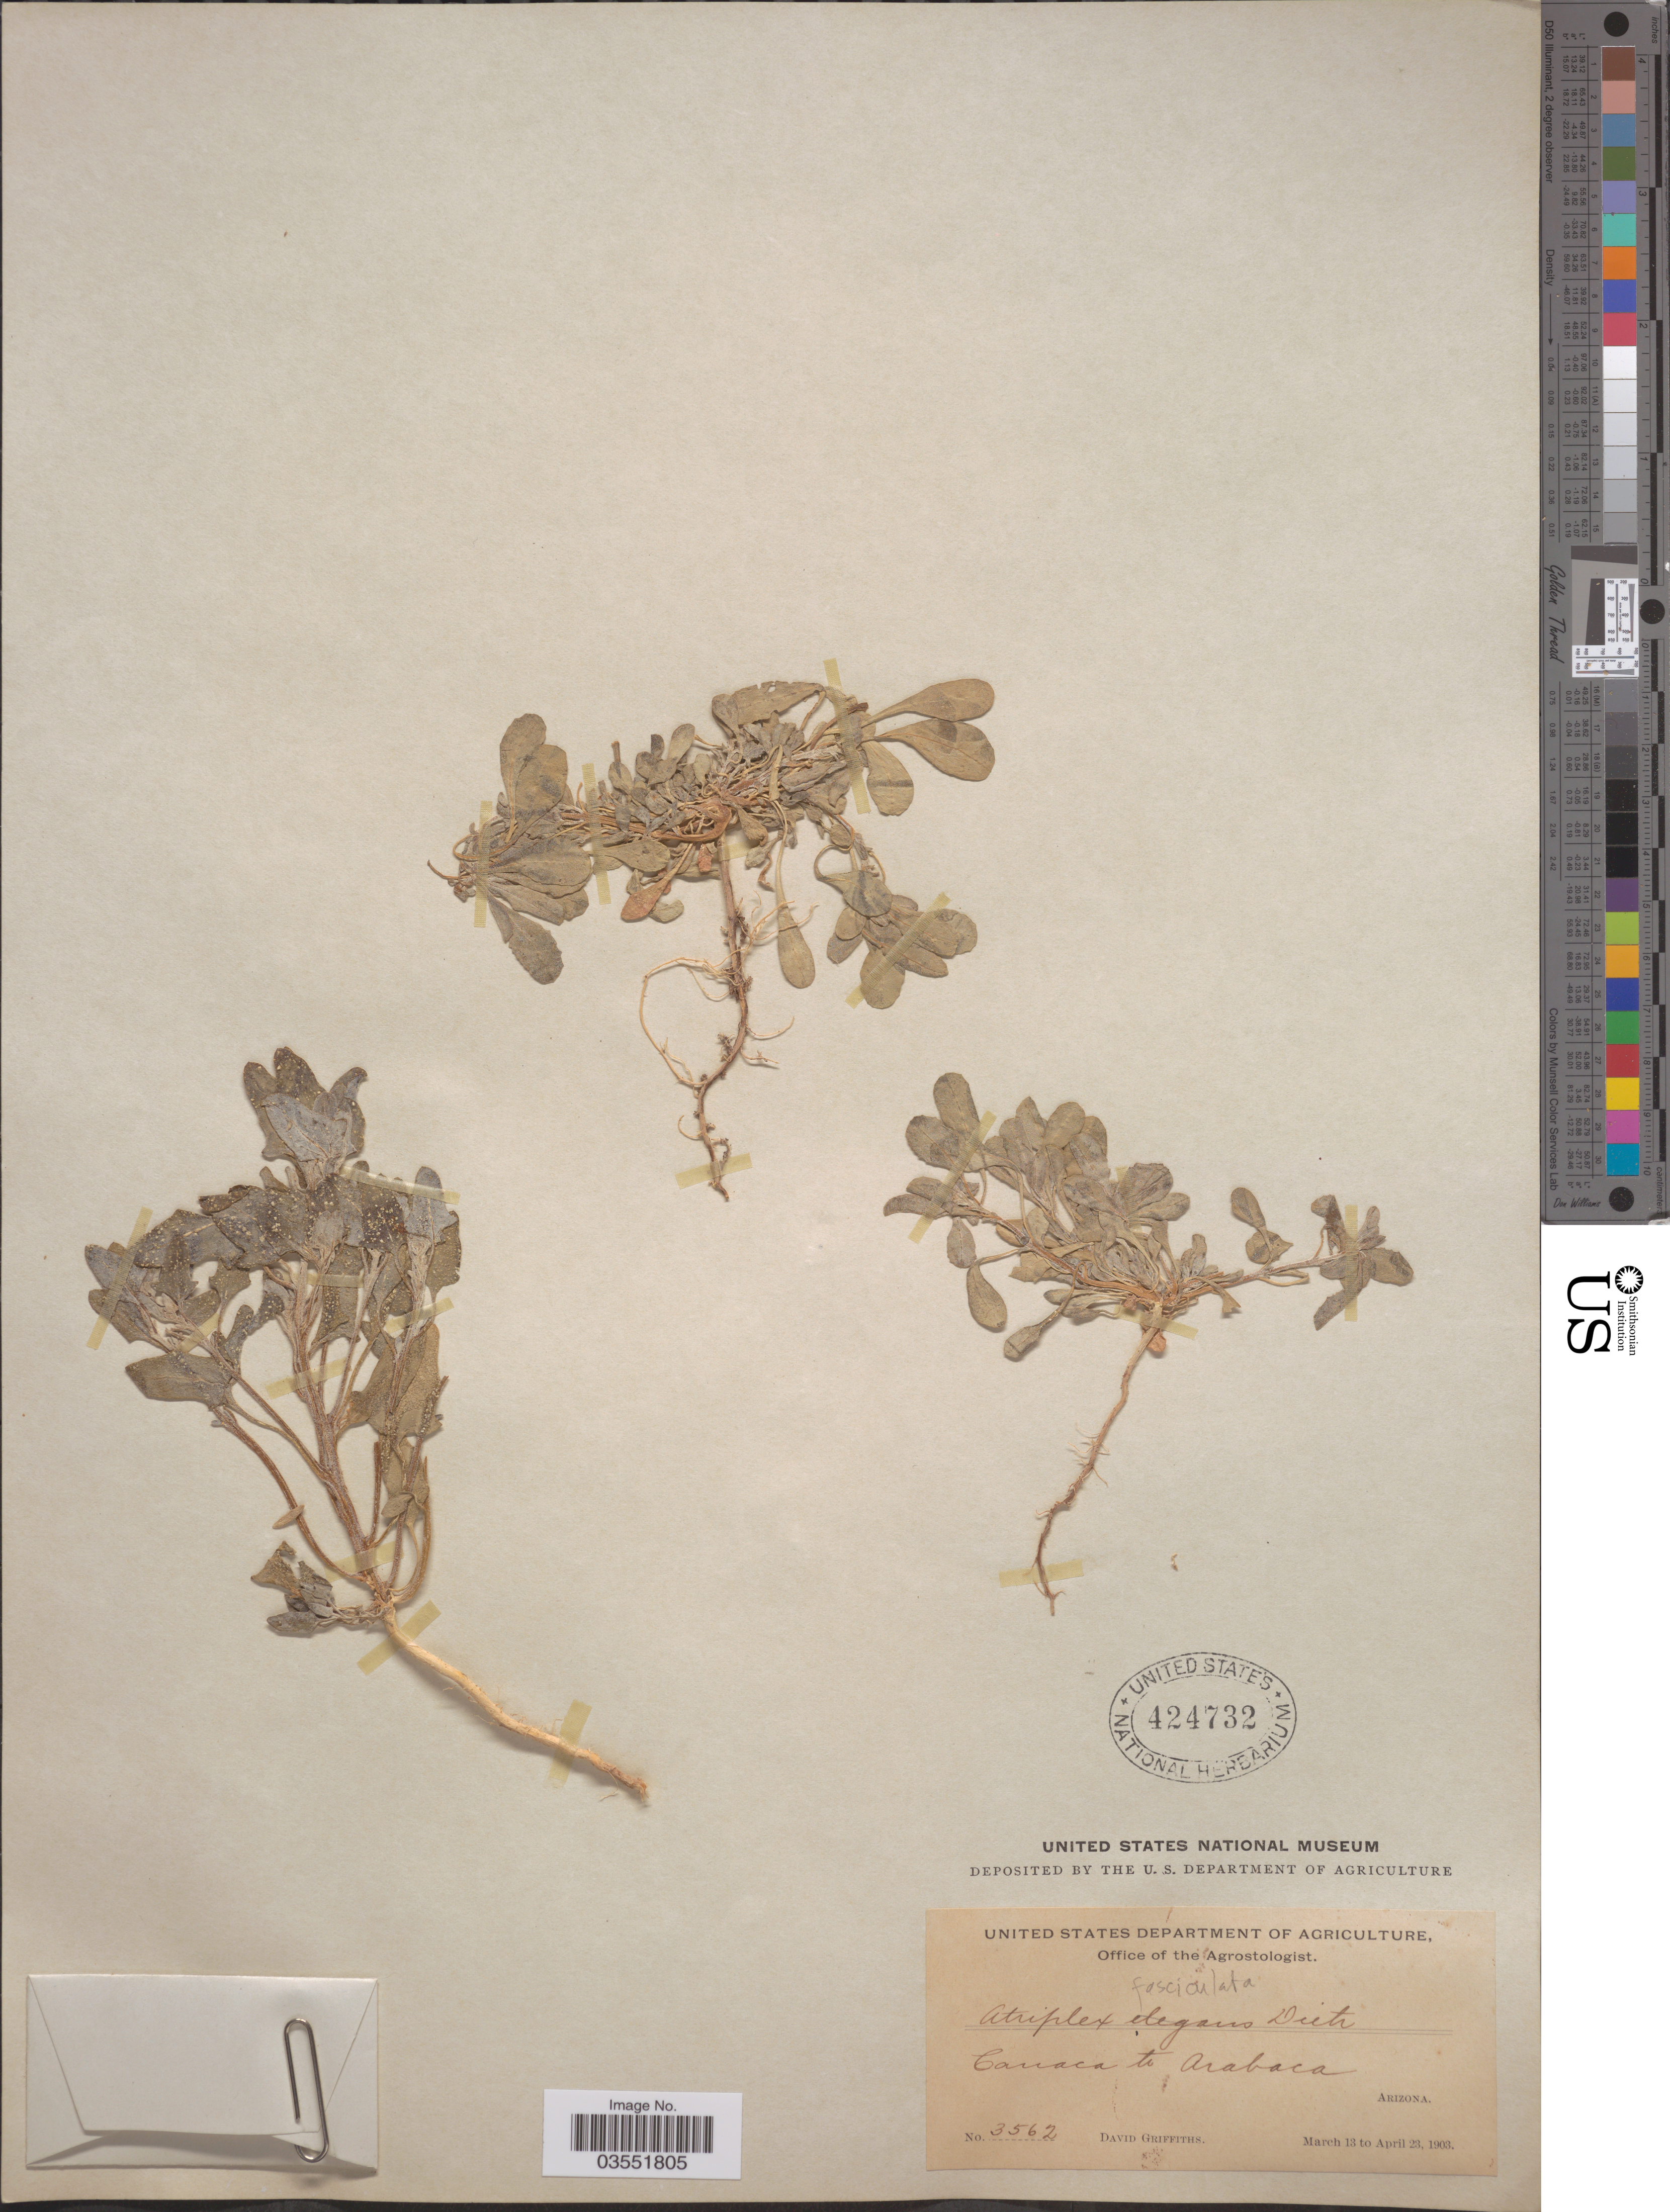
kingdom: Plantae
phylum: Tracheophyta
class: Magnoliopsida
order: Caryophyllales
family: Amaranthaceae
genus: Atriplex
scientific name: Atriplex fasciculata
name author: S. Watson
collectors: D. Griffiths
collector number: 3562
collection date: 1903-03-13/1903-04-23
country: United States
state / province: Arizona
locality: Canaca to Arabaca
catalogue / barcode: US 424732